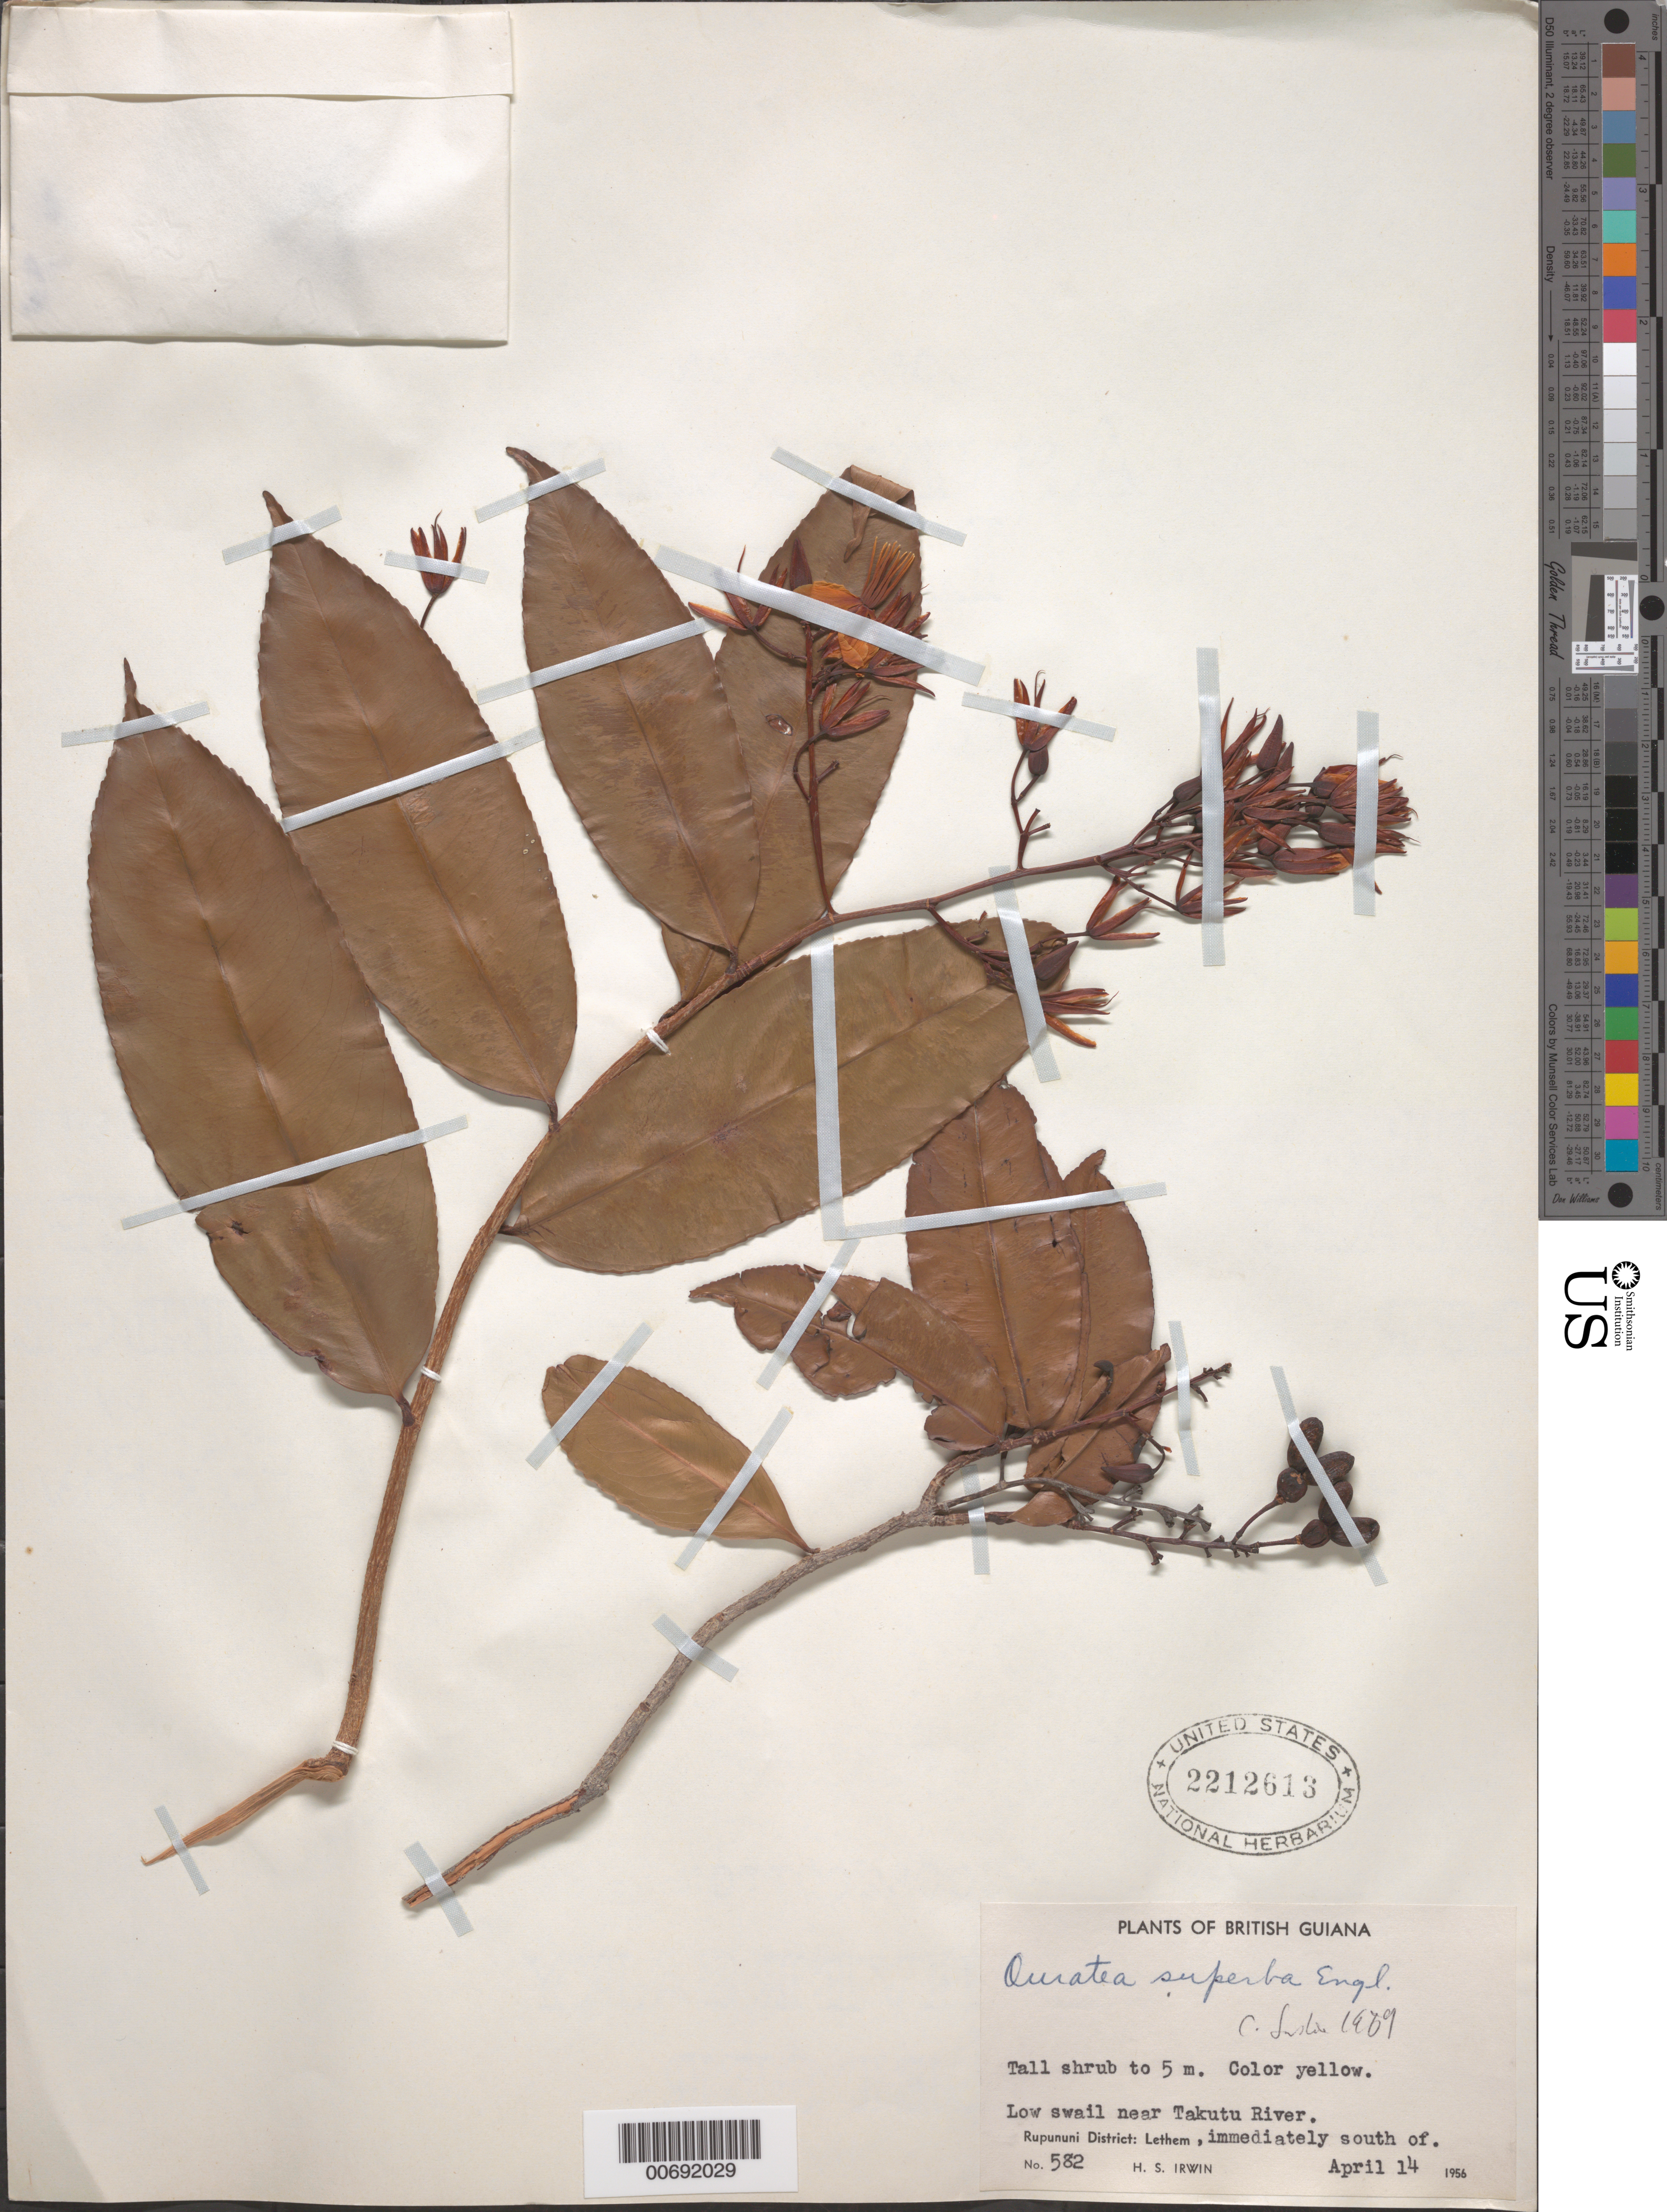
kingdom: Plantae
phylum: Tracheophyta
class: Magnoliopsida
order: Malpighiales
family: Ochnaceae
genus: Ouratea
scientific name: Ouratea superba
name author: Engl.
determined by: Sastre, C. H. L.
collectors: H. Irwin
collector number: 582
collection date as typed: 14-Apr-56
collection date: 1956-04-14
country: Guyana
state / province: U. Takutu-U. Essequibo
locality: Rupununi Dist., immediately south of Lethem, near Takutu River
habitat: Low swail near river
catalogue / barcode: US 2212613